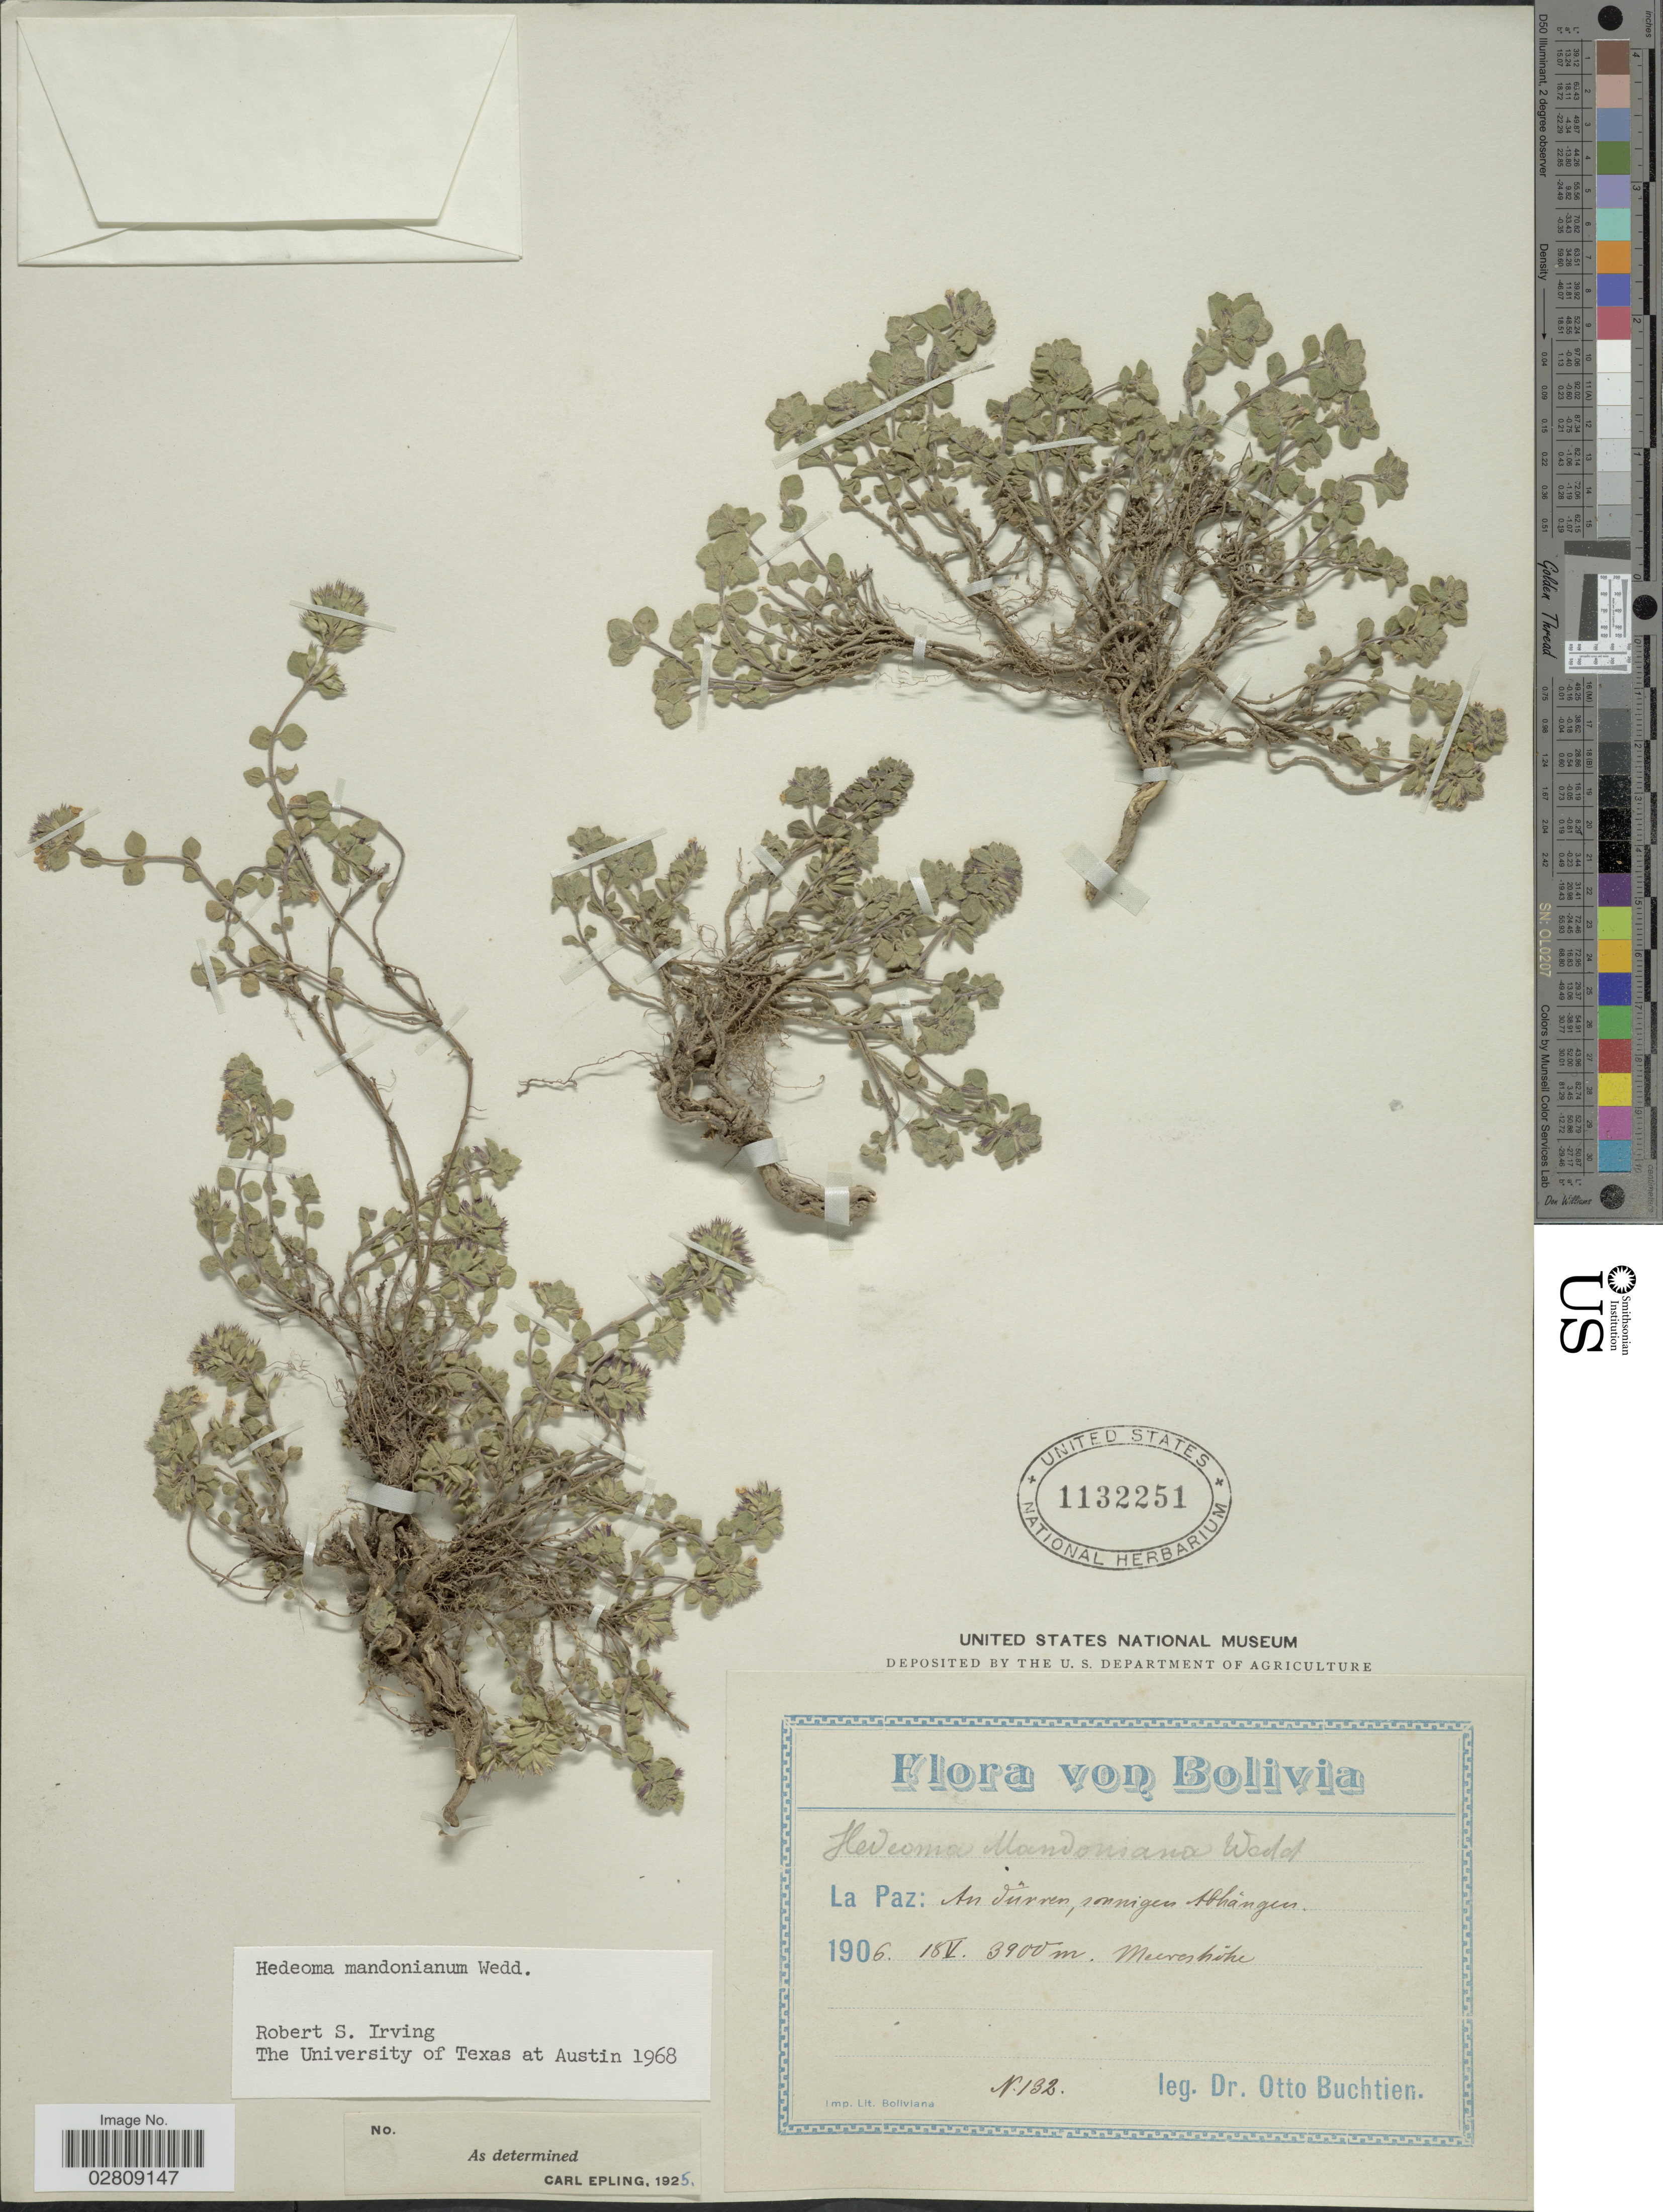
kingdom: Plantae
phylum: Tracheophyta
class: Magnoliopsida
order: Lamiales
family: Lamiaceae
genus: Hedeoma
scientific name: Hedeoma mandoniana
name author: Wedd.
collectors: O. Buchtien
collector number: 132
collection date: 1906-05-18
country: Bolivia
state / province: La Paz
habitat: an dürren sonnigen abhängen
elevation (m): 3900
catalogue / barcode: US 1132251